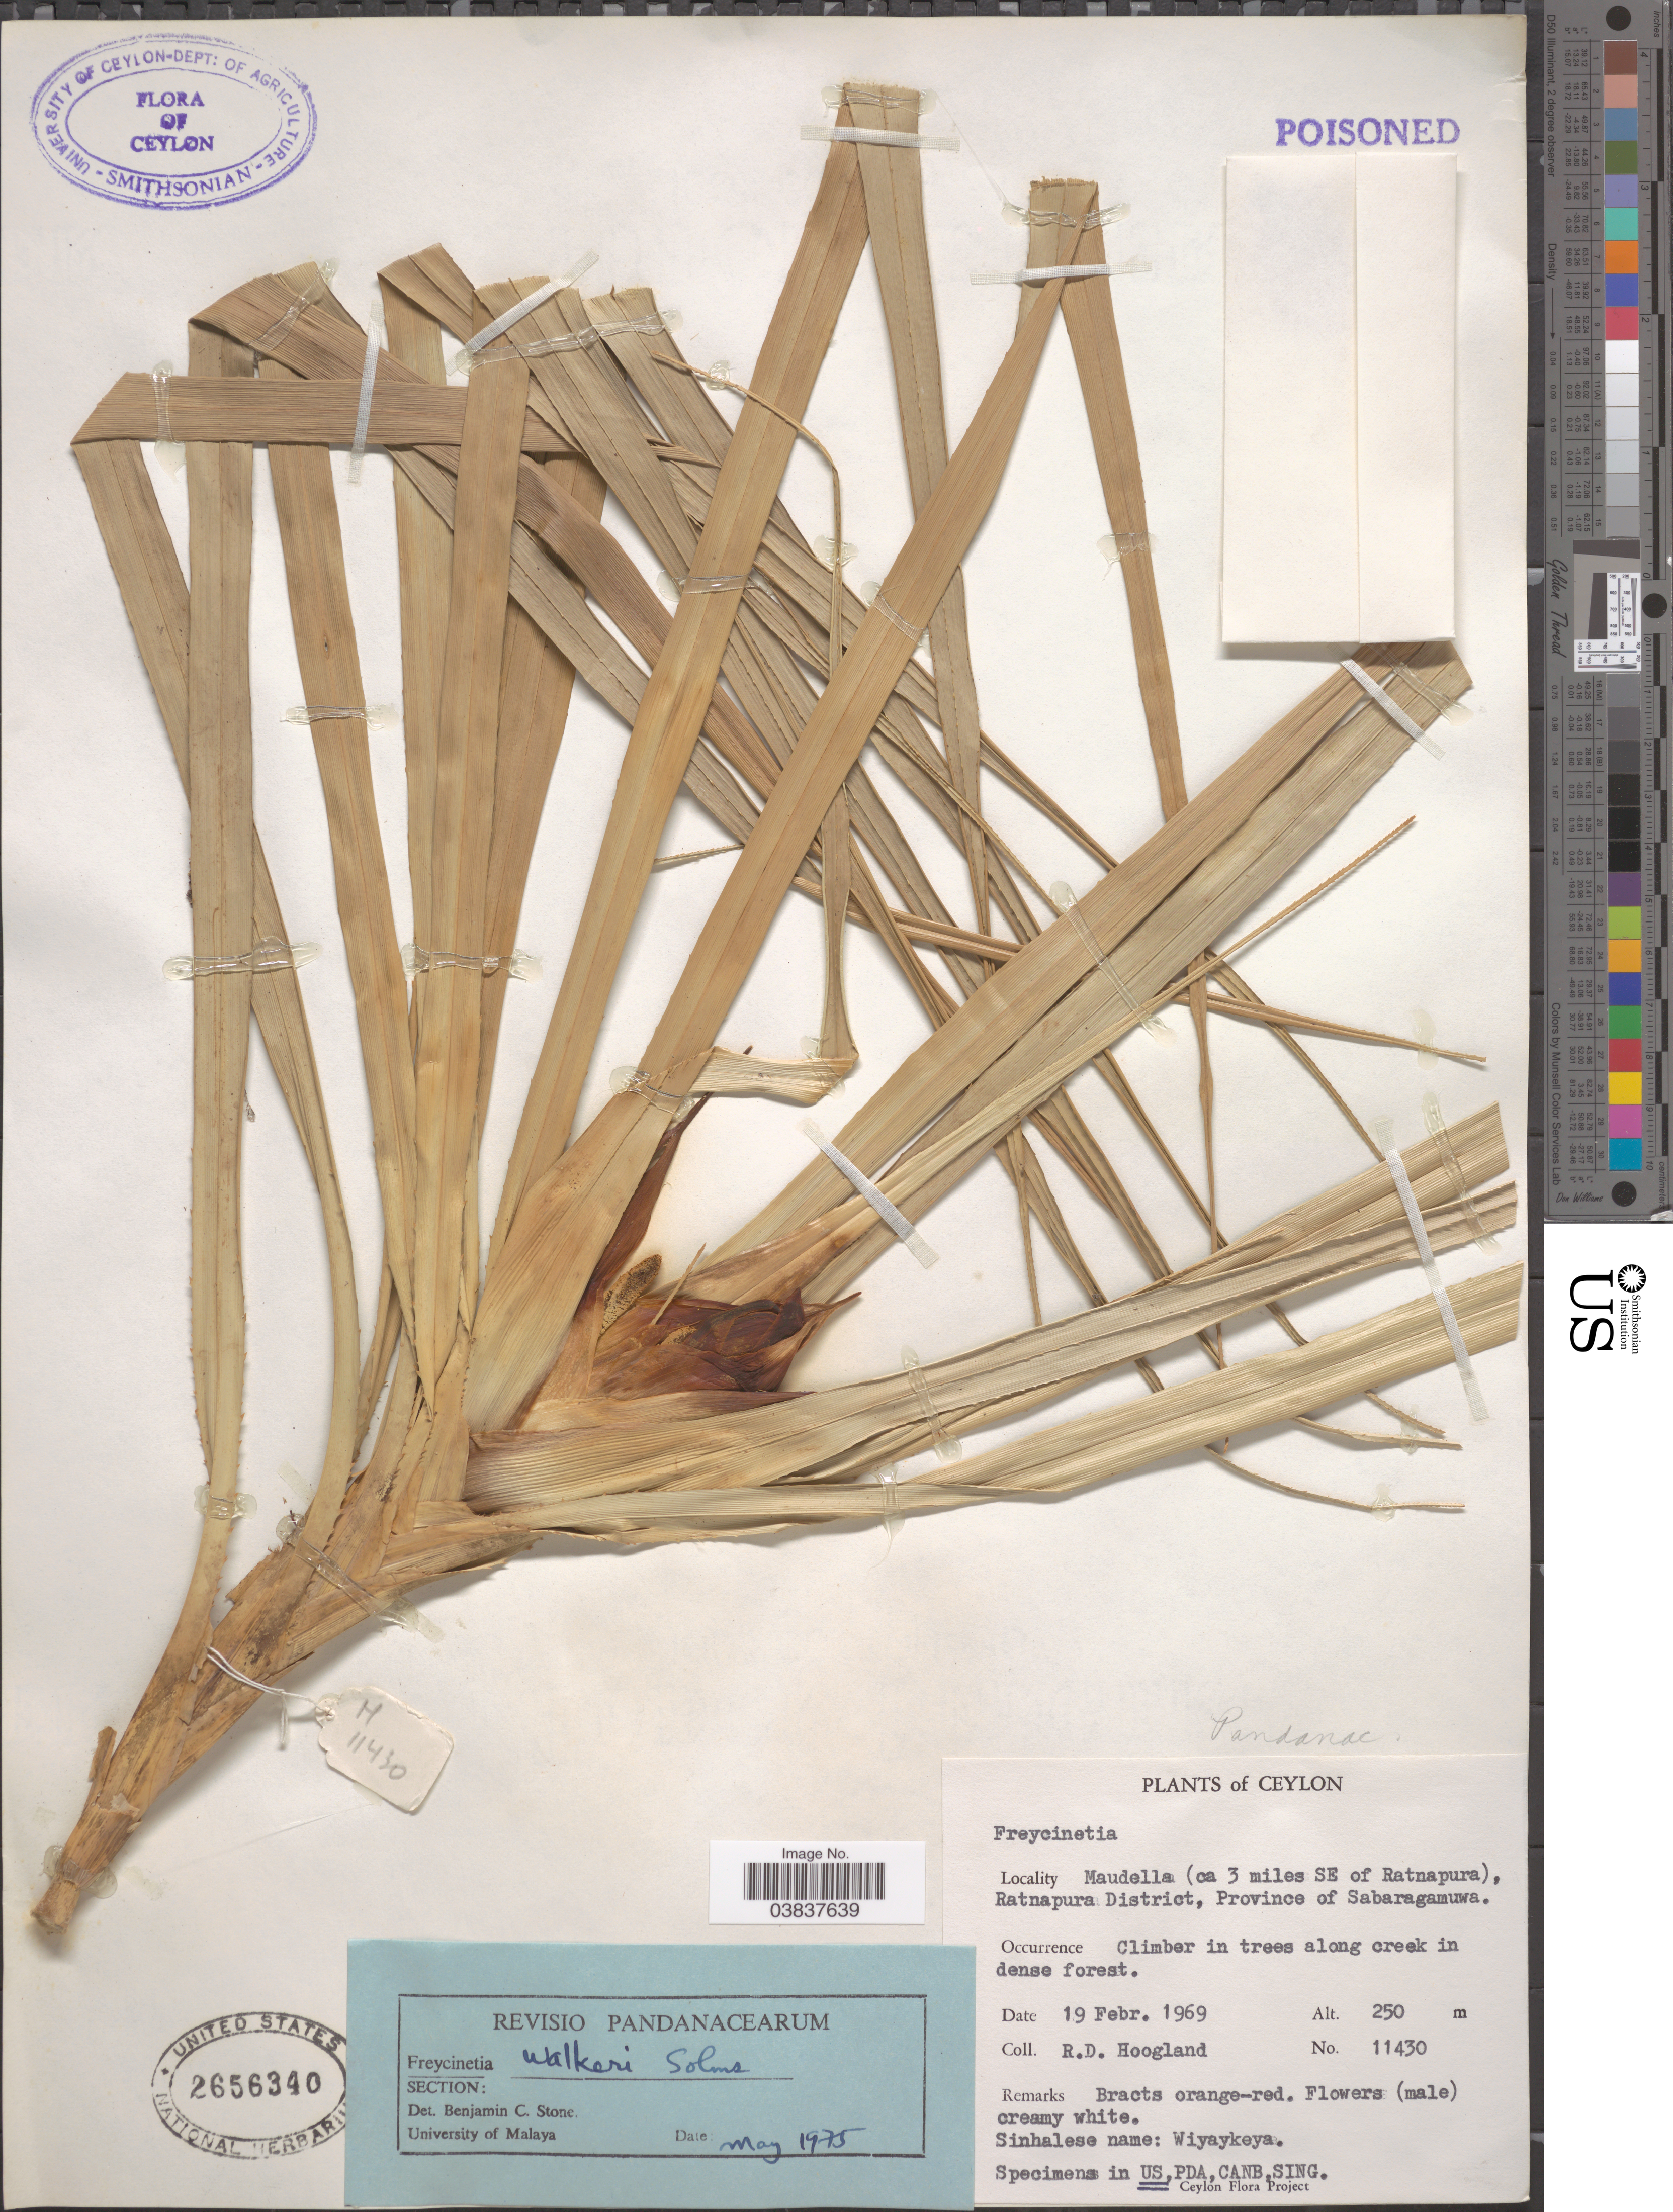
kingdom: Plantae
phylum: Tracheophyta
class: Liliopsida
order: Pandanales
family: Pandanaceae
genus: Freycinetia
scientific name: Freycinetia walkeri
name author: Solms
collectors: R. D. Hoogland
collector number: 11430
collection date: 1969-02-19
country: Sri Lanka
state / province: Sabaragamuwa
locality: Ceylon. Maudella (ca 3 miles SE of Ratnapura). Ratnapura District.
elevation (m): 250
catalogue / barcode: US 2656340